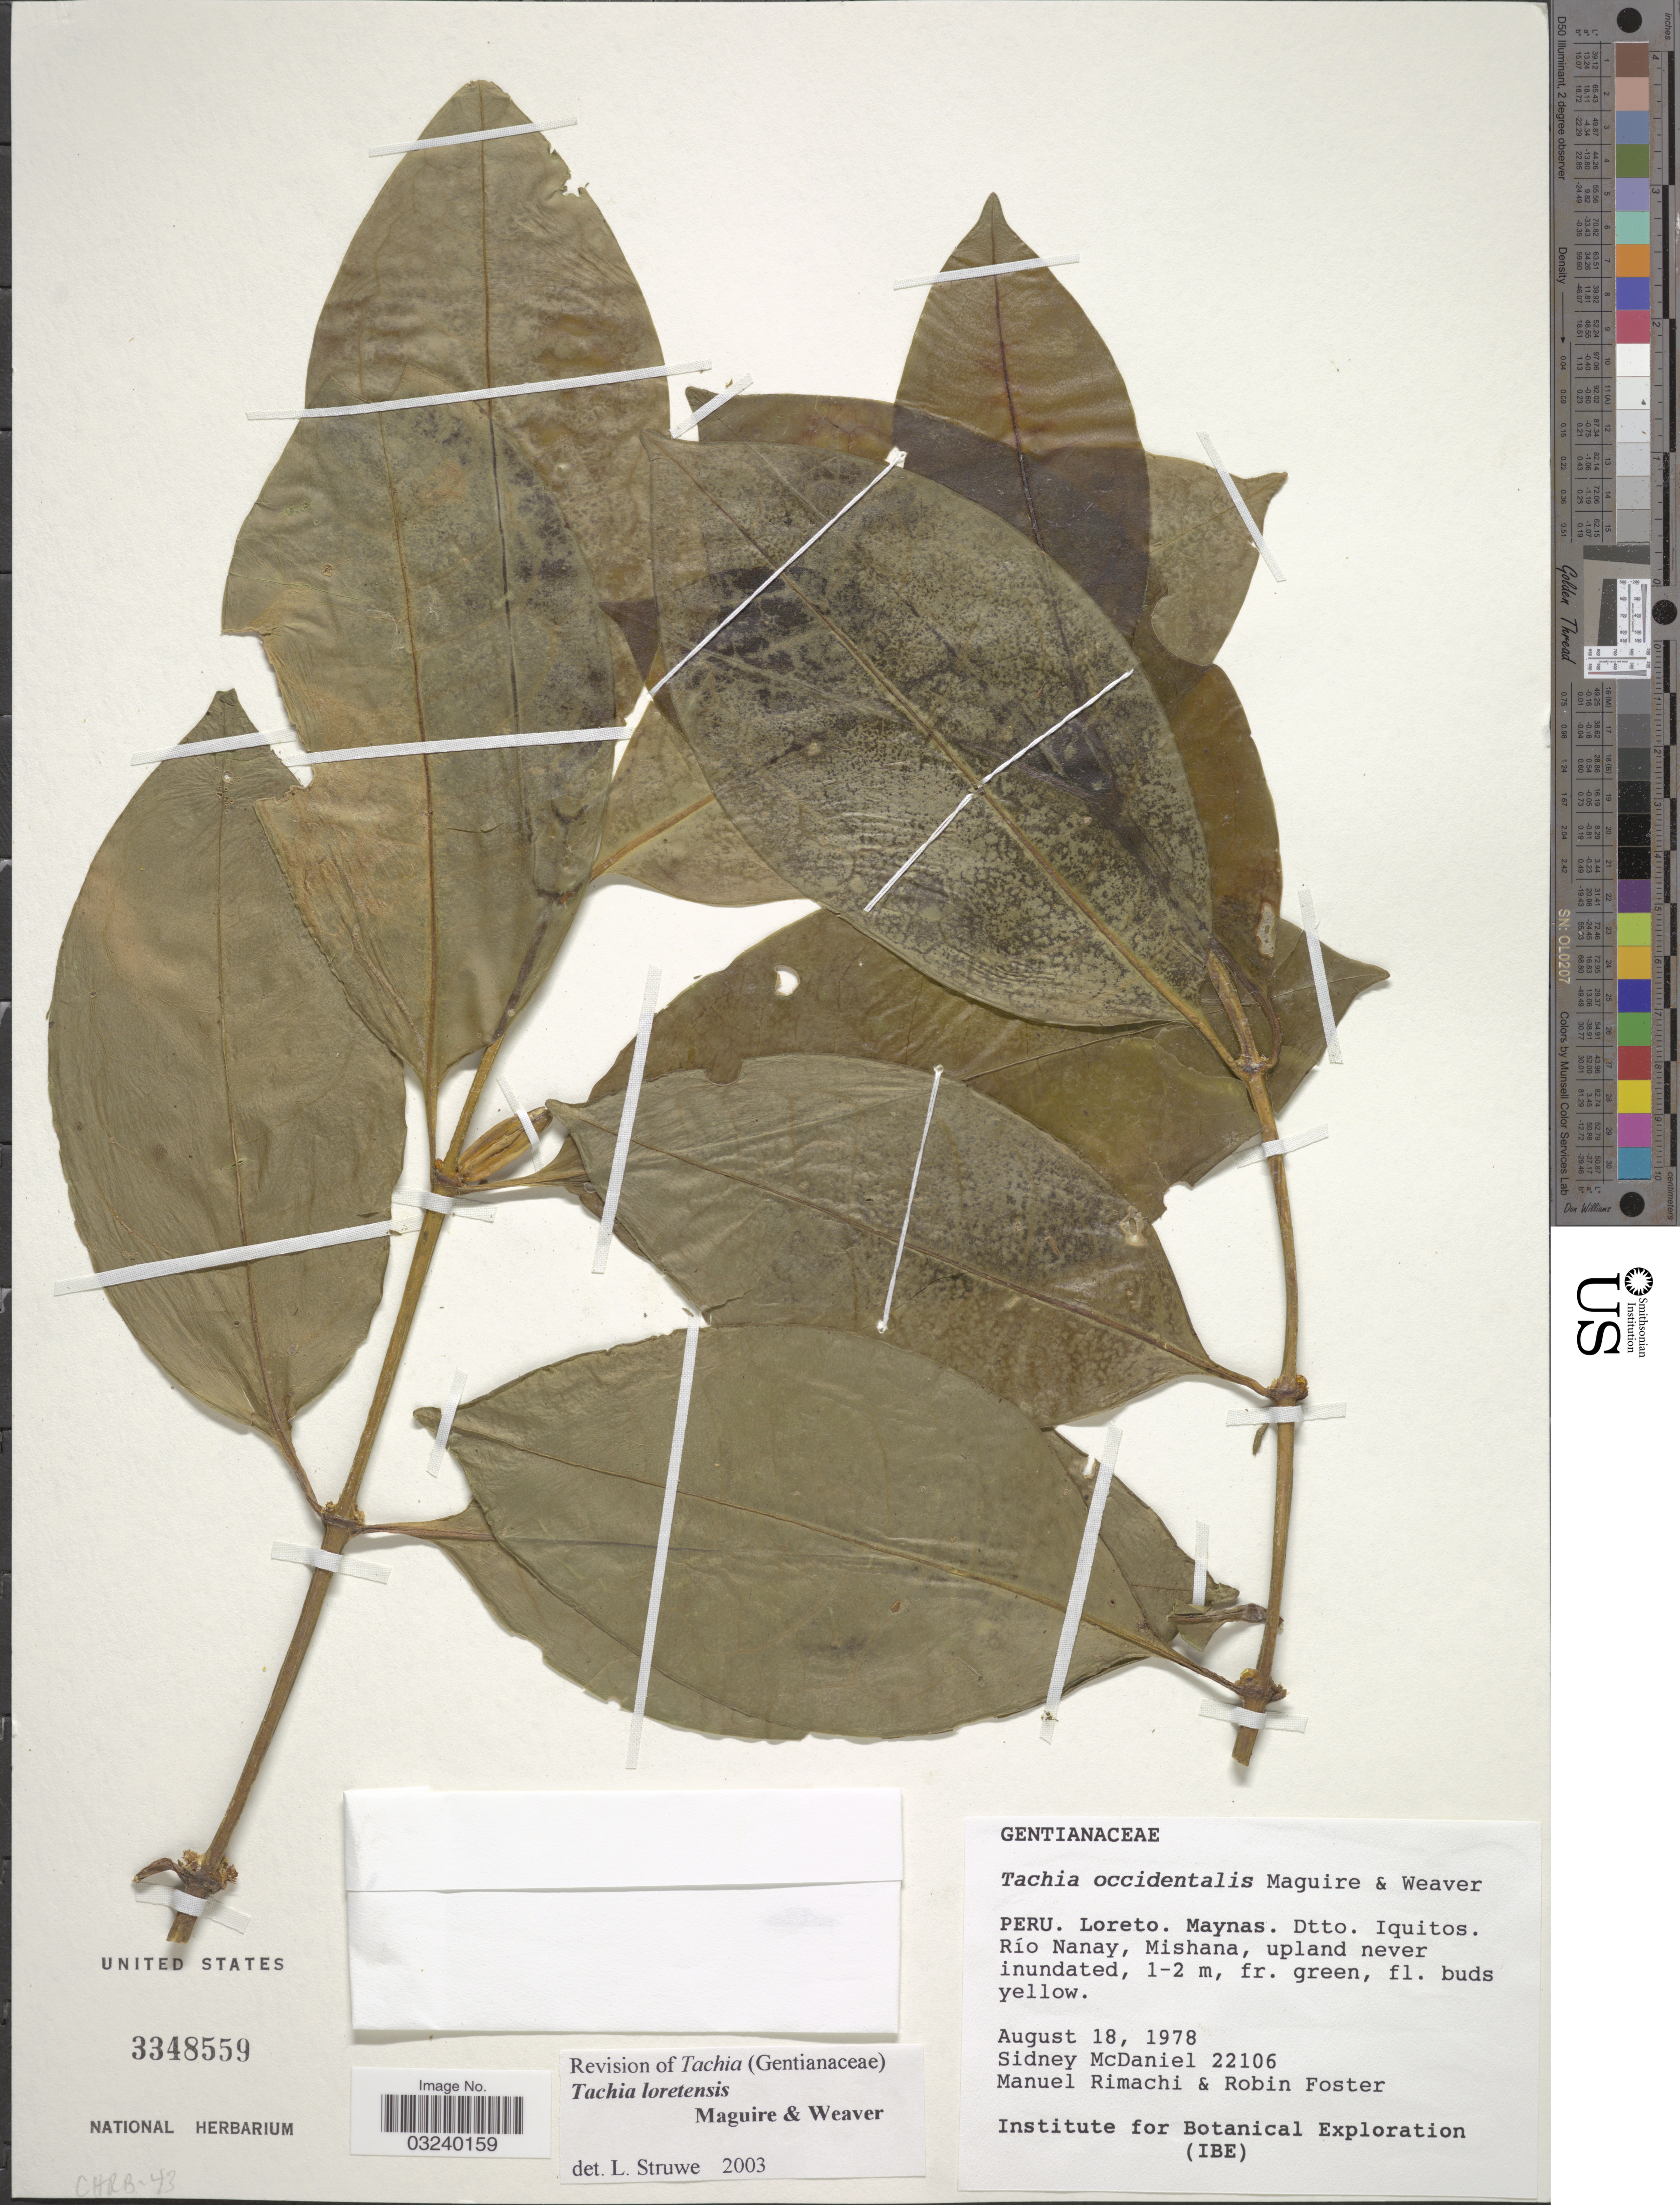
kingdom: Plantae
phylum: Tracheophyta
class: Magnoliopsida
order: Gentianales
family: Gentianaceae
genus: Tachia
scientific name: Tachia loretensis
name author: Maguire & Weaver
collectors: S. McDaniel, M. Rimachi & R. B. Foster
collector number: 22106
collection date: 1978-08-18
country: Peru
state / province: Loreto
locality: Maynas. Dtto. Iquitos. Río Nanay, Mishana.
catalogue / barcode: US 3348559